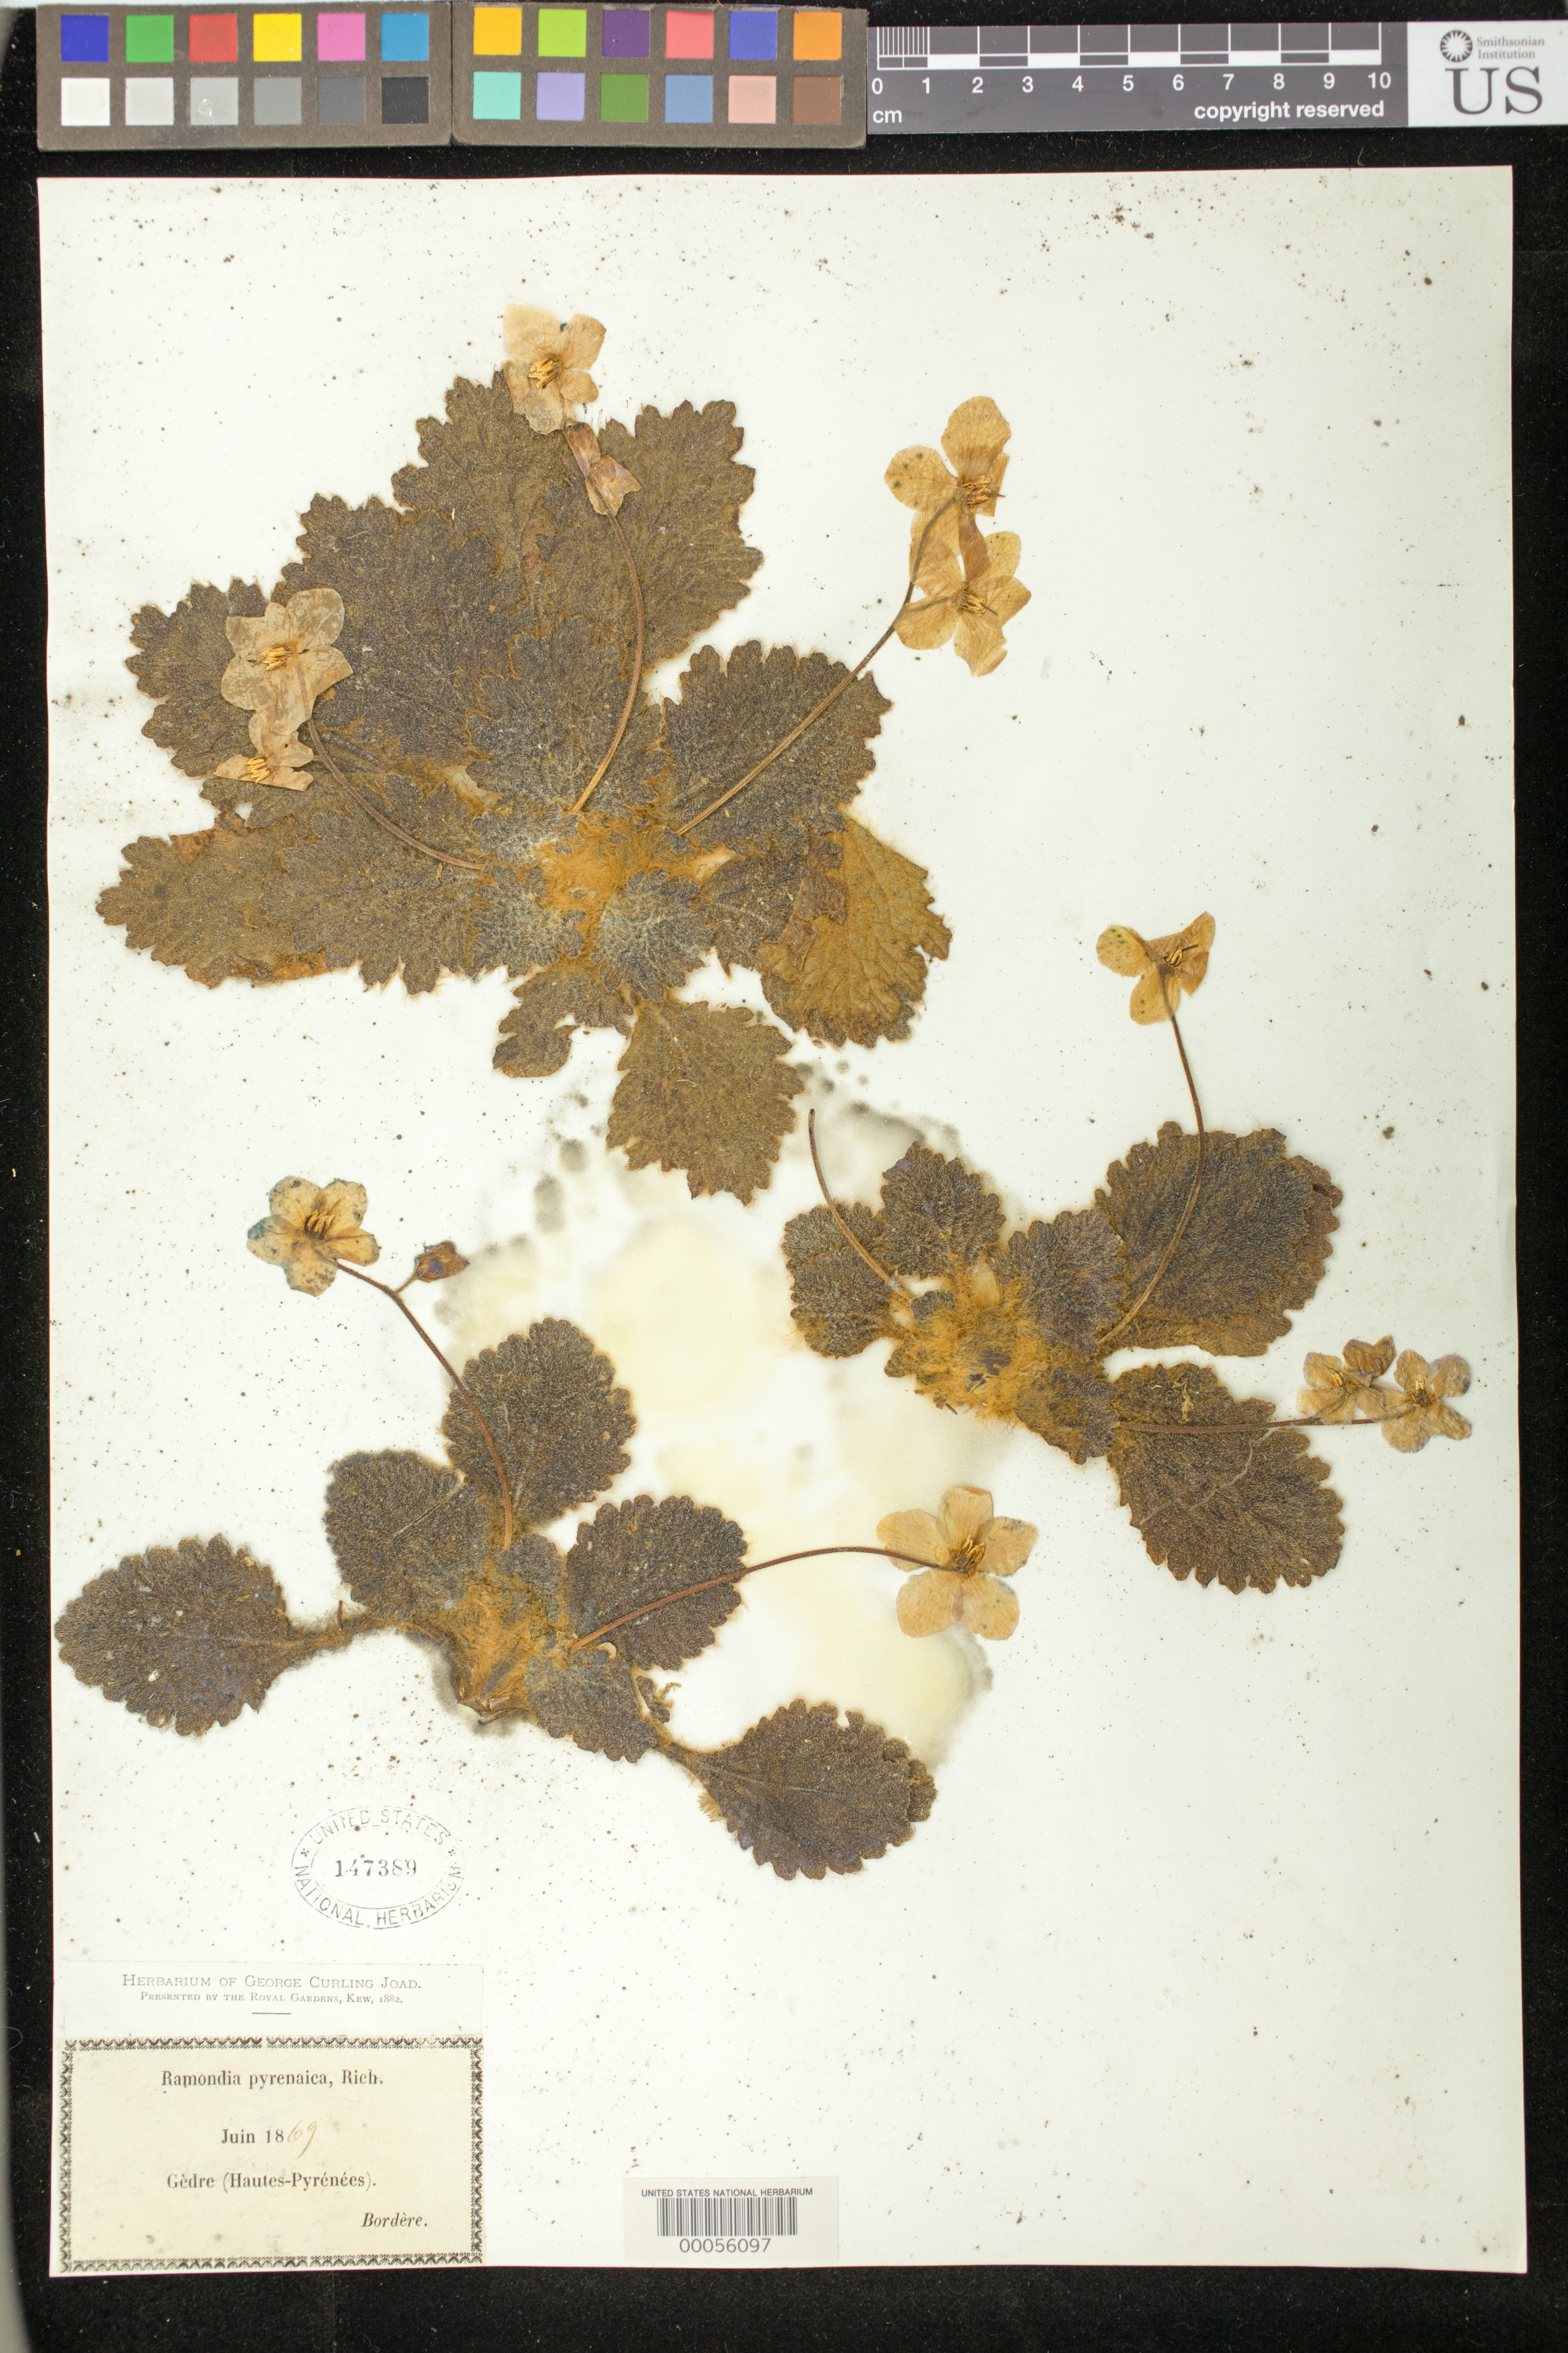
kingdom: Plantae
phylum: Tracheophyta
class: Magnoliopsida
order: Lamiales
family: Gesneriaceae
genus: Ramonda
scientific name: Ramonda pyrenaica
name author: Rich. ex Pers.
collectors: H. Bordere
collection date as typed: Jun 1869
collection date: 1869-06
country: France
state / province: Occitanie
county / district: Hautes-Pyrénées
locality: Hautes-Pyrenees, Gedre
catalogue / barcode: US 147389